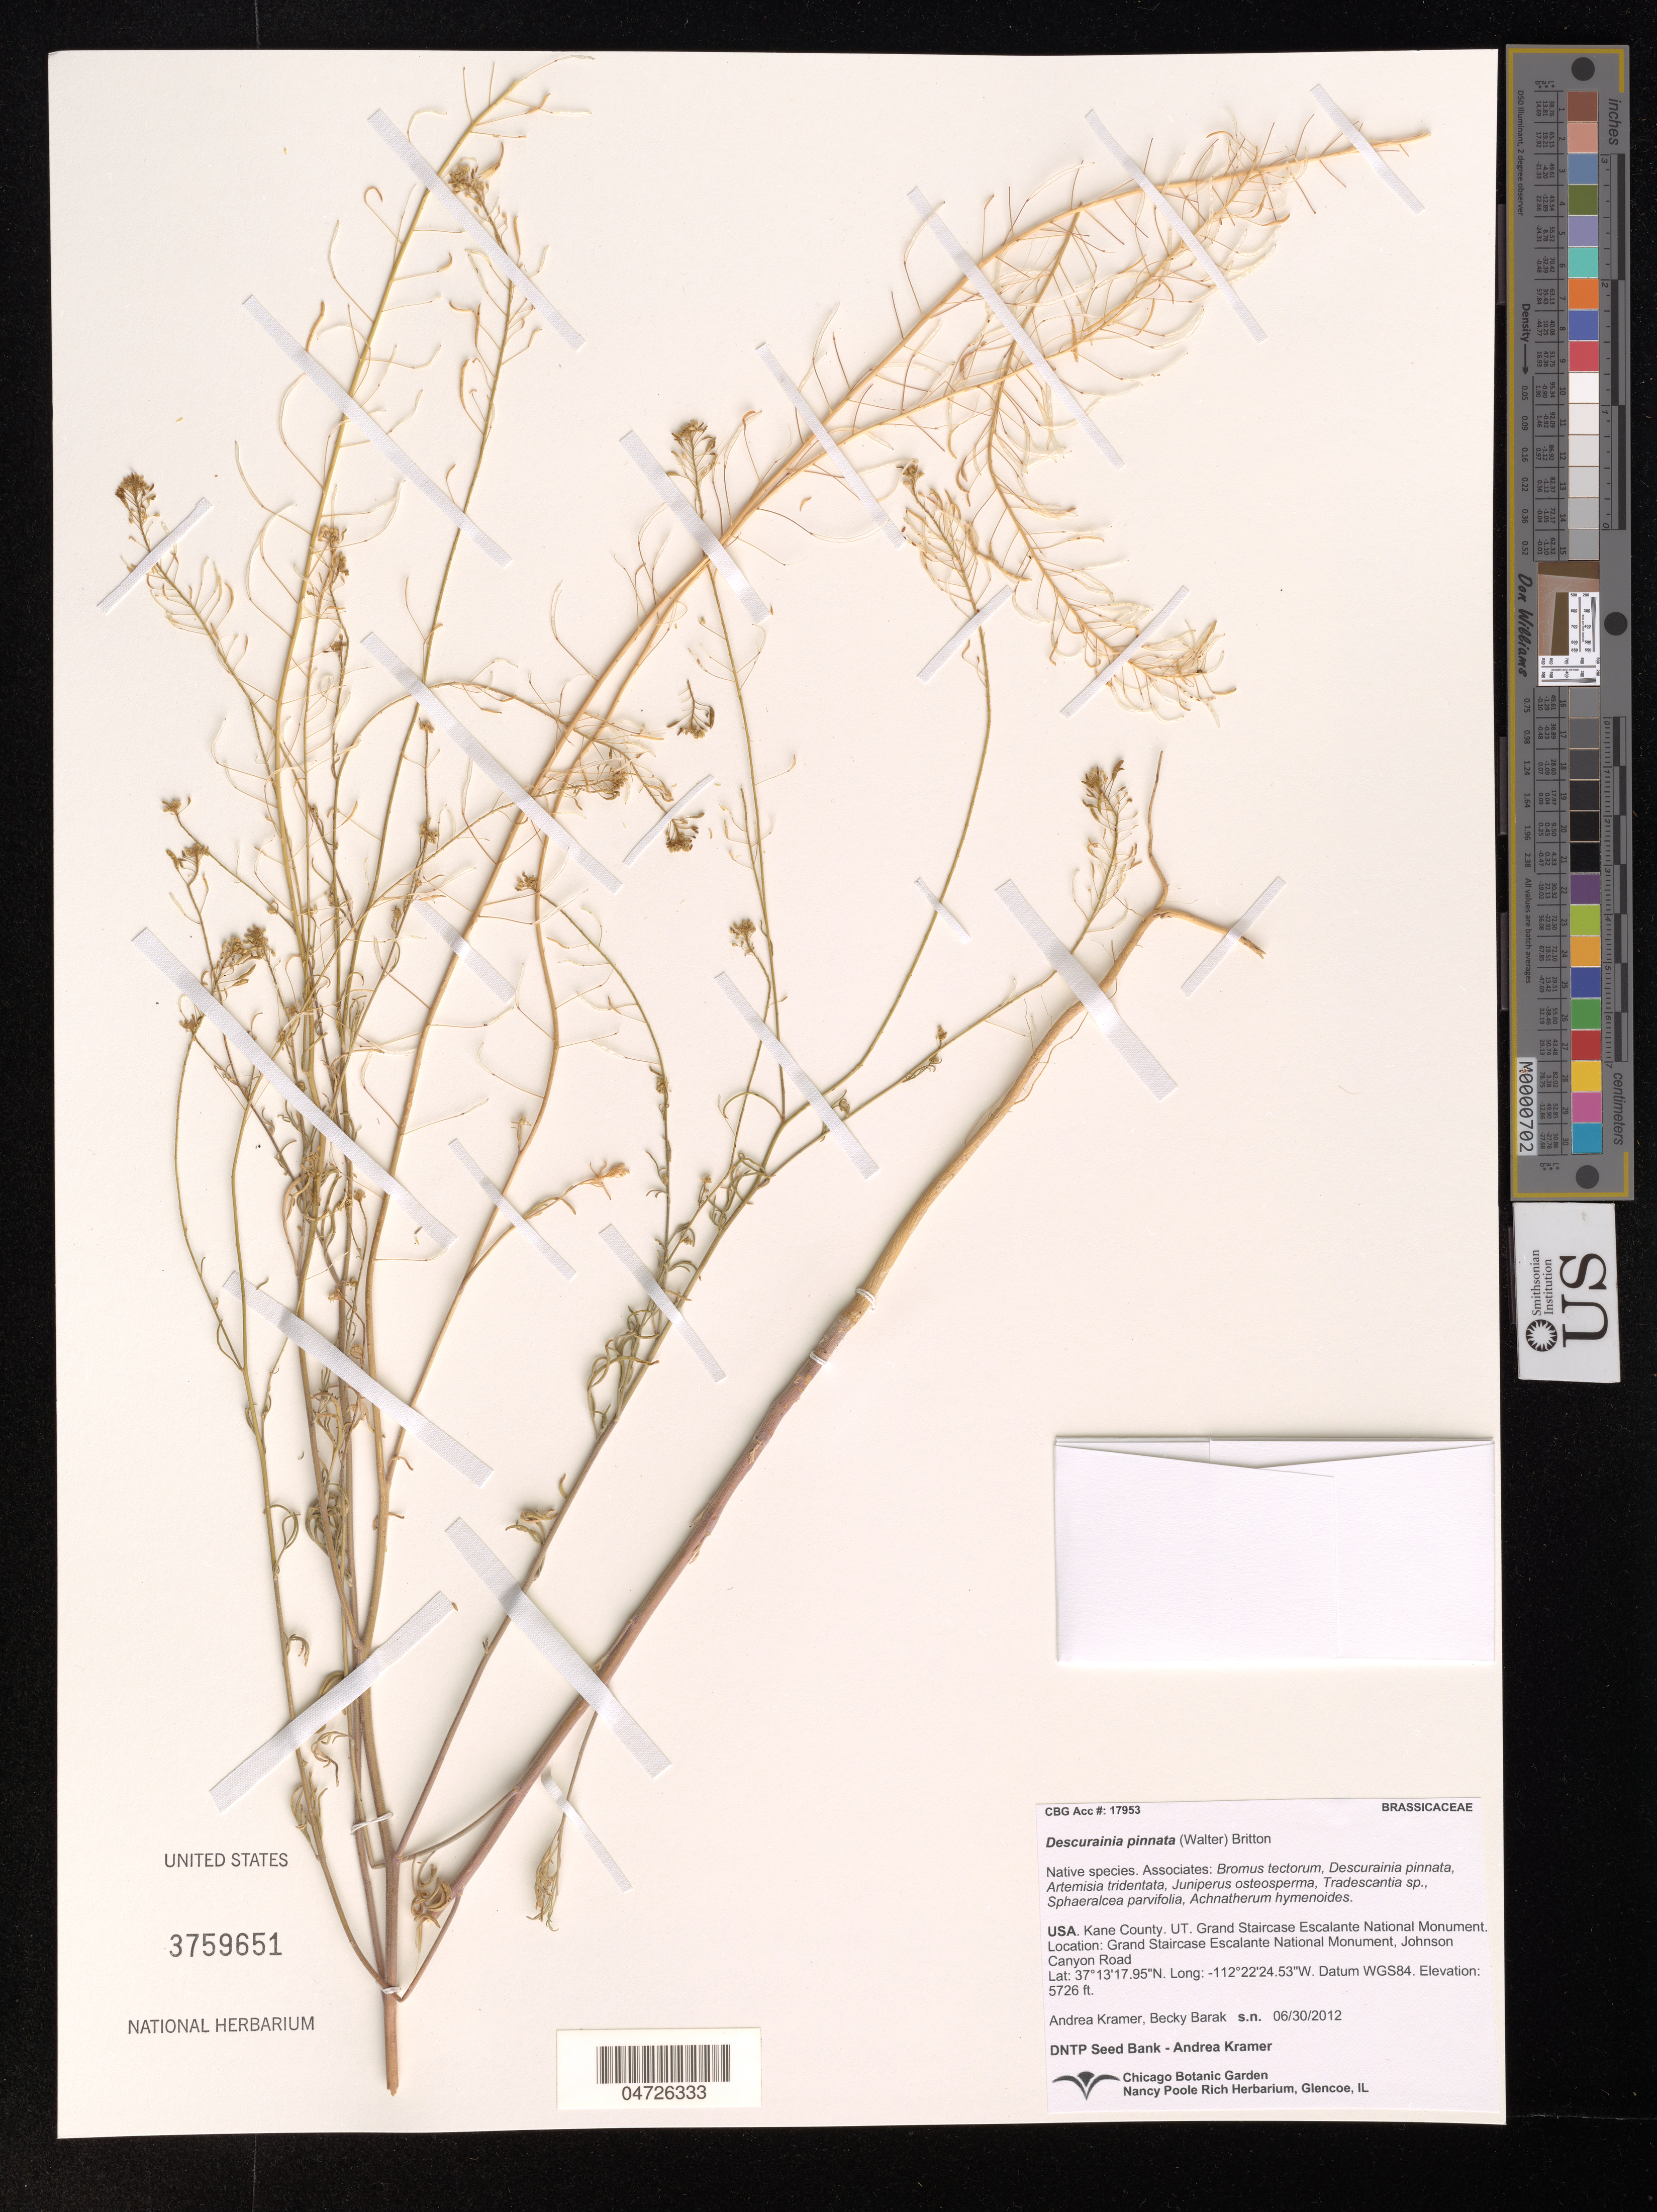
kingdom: Plantae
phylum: Tracheophyta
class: Magnoliopsida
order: Brassicales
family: Brassicaceae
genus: Descurainia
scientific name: Descurainia pinnata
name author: (Walter) Britton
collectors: A. Kramer & B. Barak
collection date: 2012-06-30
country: United States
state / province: Utah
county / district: Kane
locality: Kane County. UT. Grand Staircase Escalante National Monument. Johnson Canyon Road. Datum WGS84.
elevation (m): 1745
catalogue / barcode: US 3759651